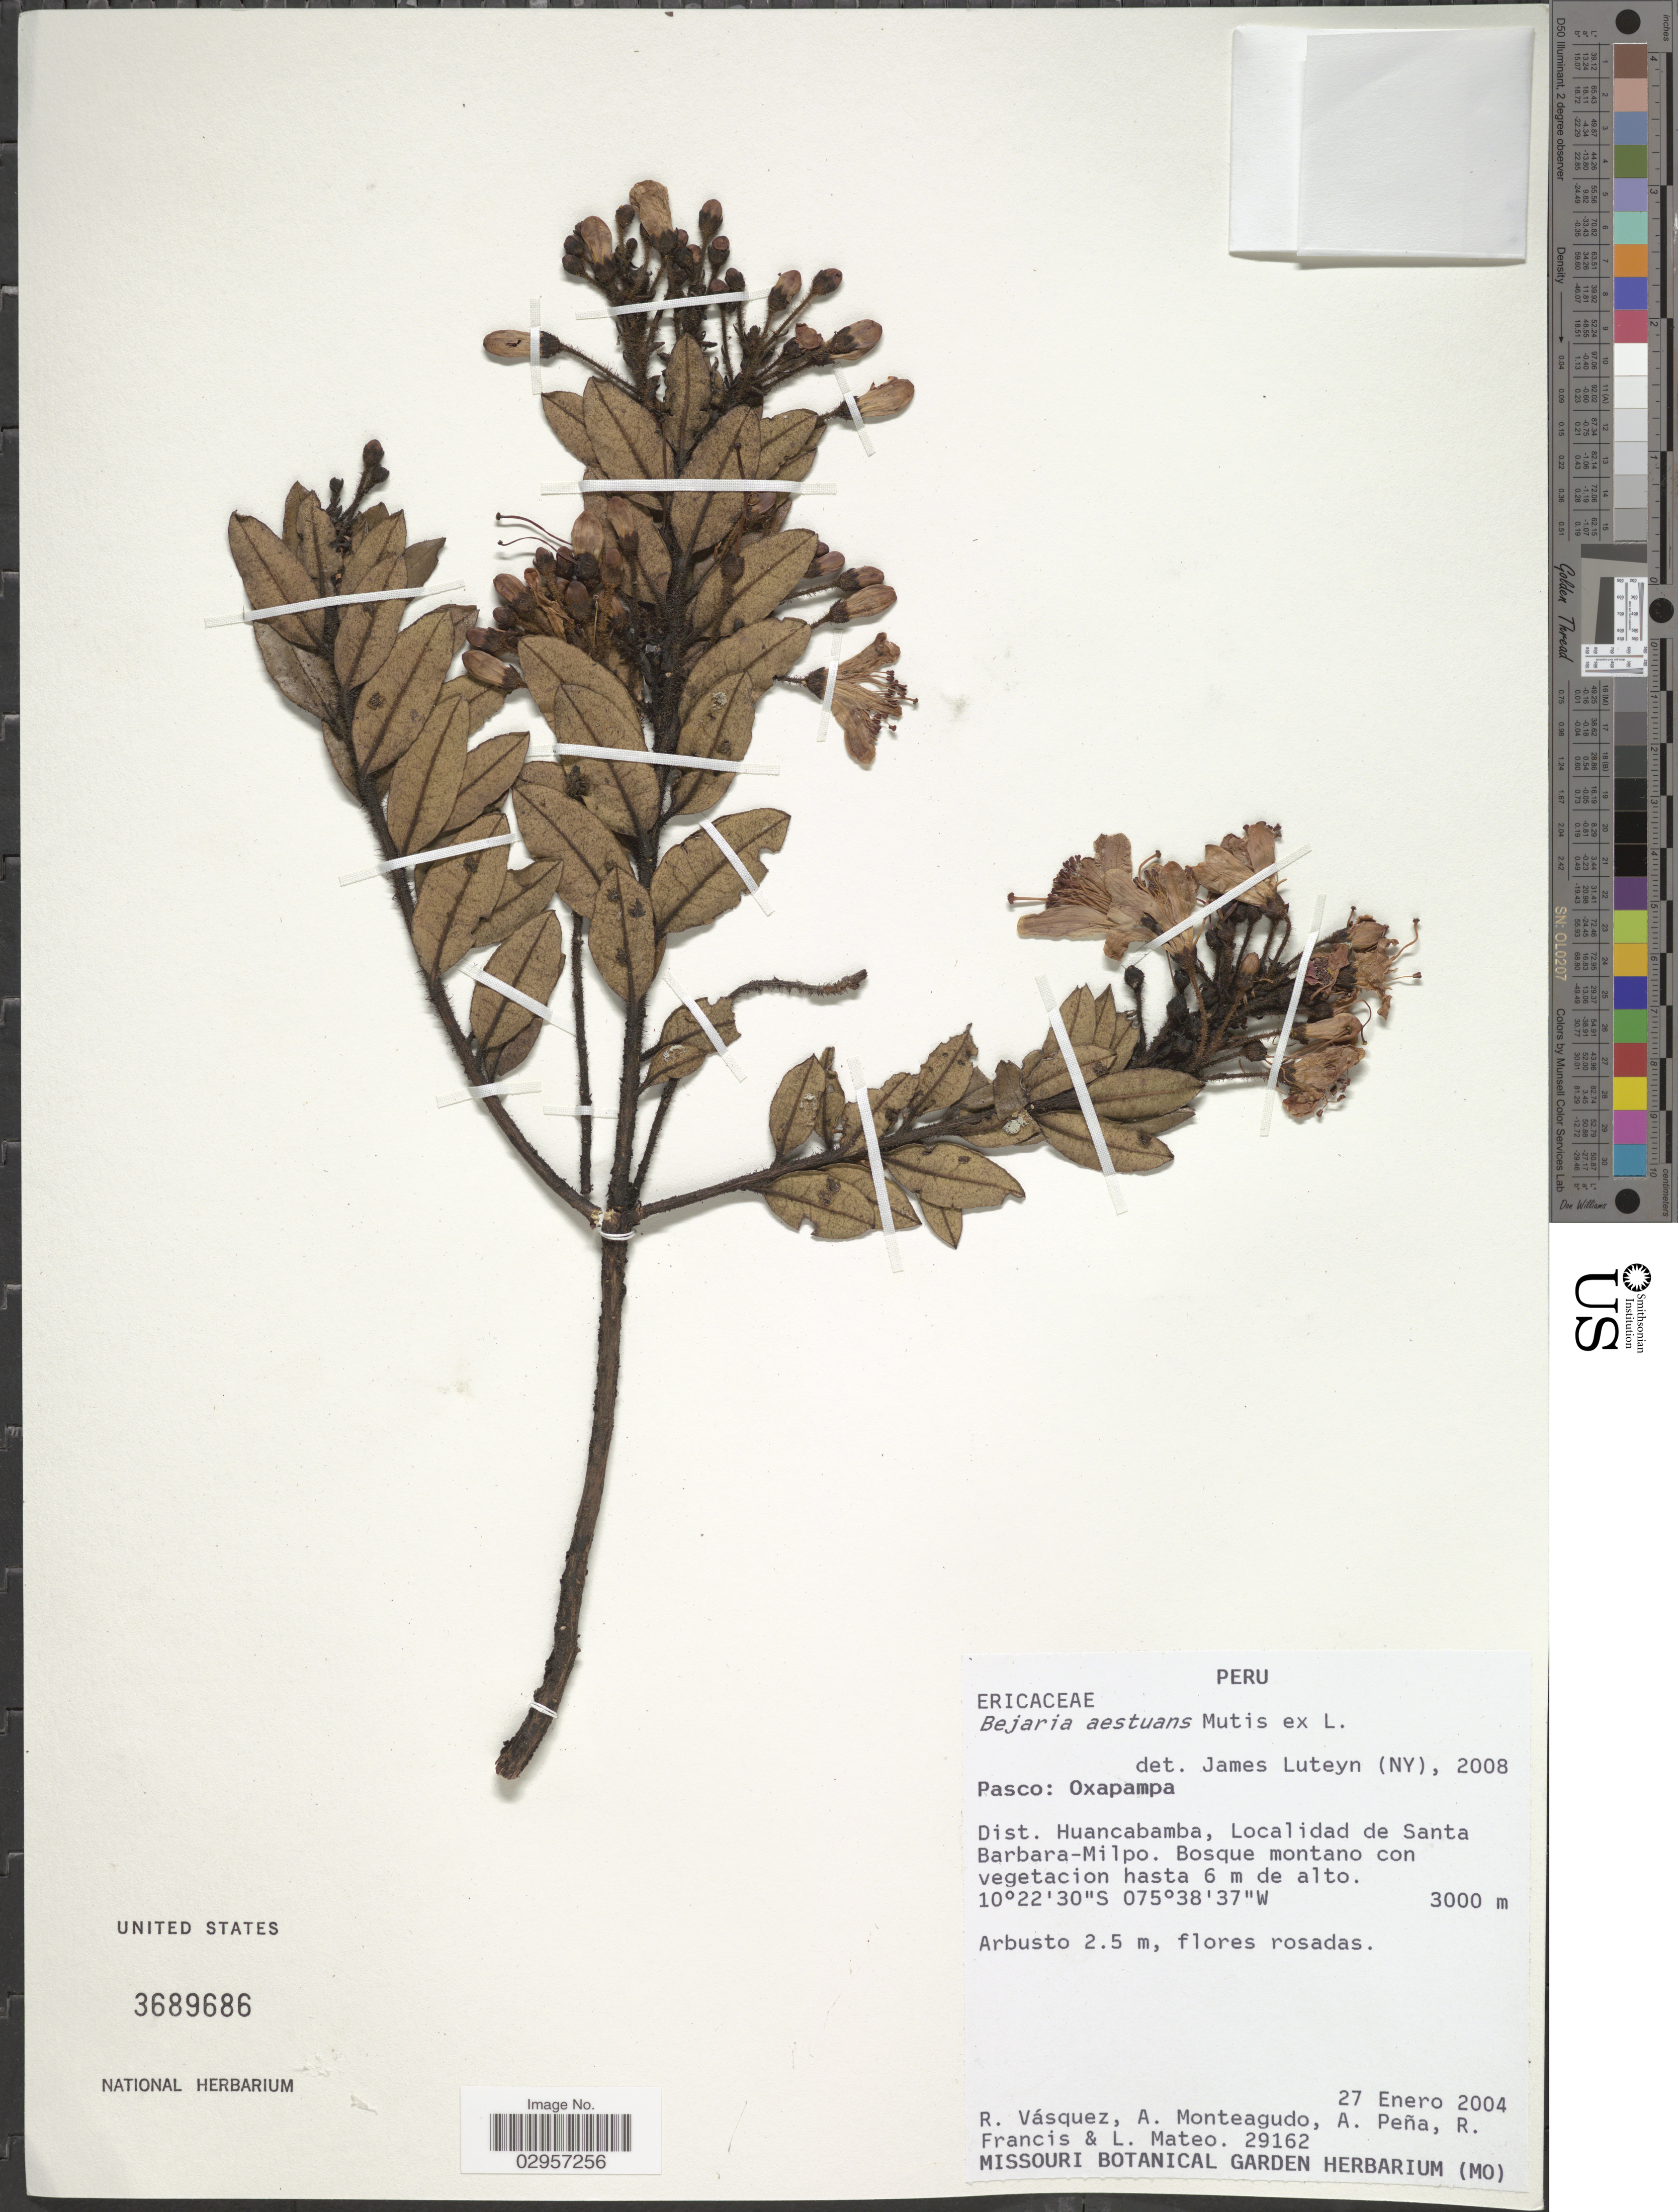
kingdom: Plantae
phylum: Tracheophyta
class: Magnoliopsida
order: Ericales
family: Ericaceae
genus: Befaria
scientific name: Befaria aestuans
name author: Mutis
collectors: R. Vásquez, A. Monteagudo, A. Peña, R. Francis & L. Mateo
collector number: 29162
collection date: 2004-01-27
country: Peru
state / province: Pasco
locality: Pasco: Oxapampa. Dist. Huancabamba, Localidad de Santa Barbara-Milpo.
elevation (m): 3000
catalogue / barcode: US 3689686